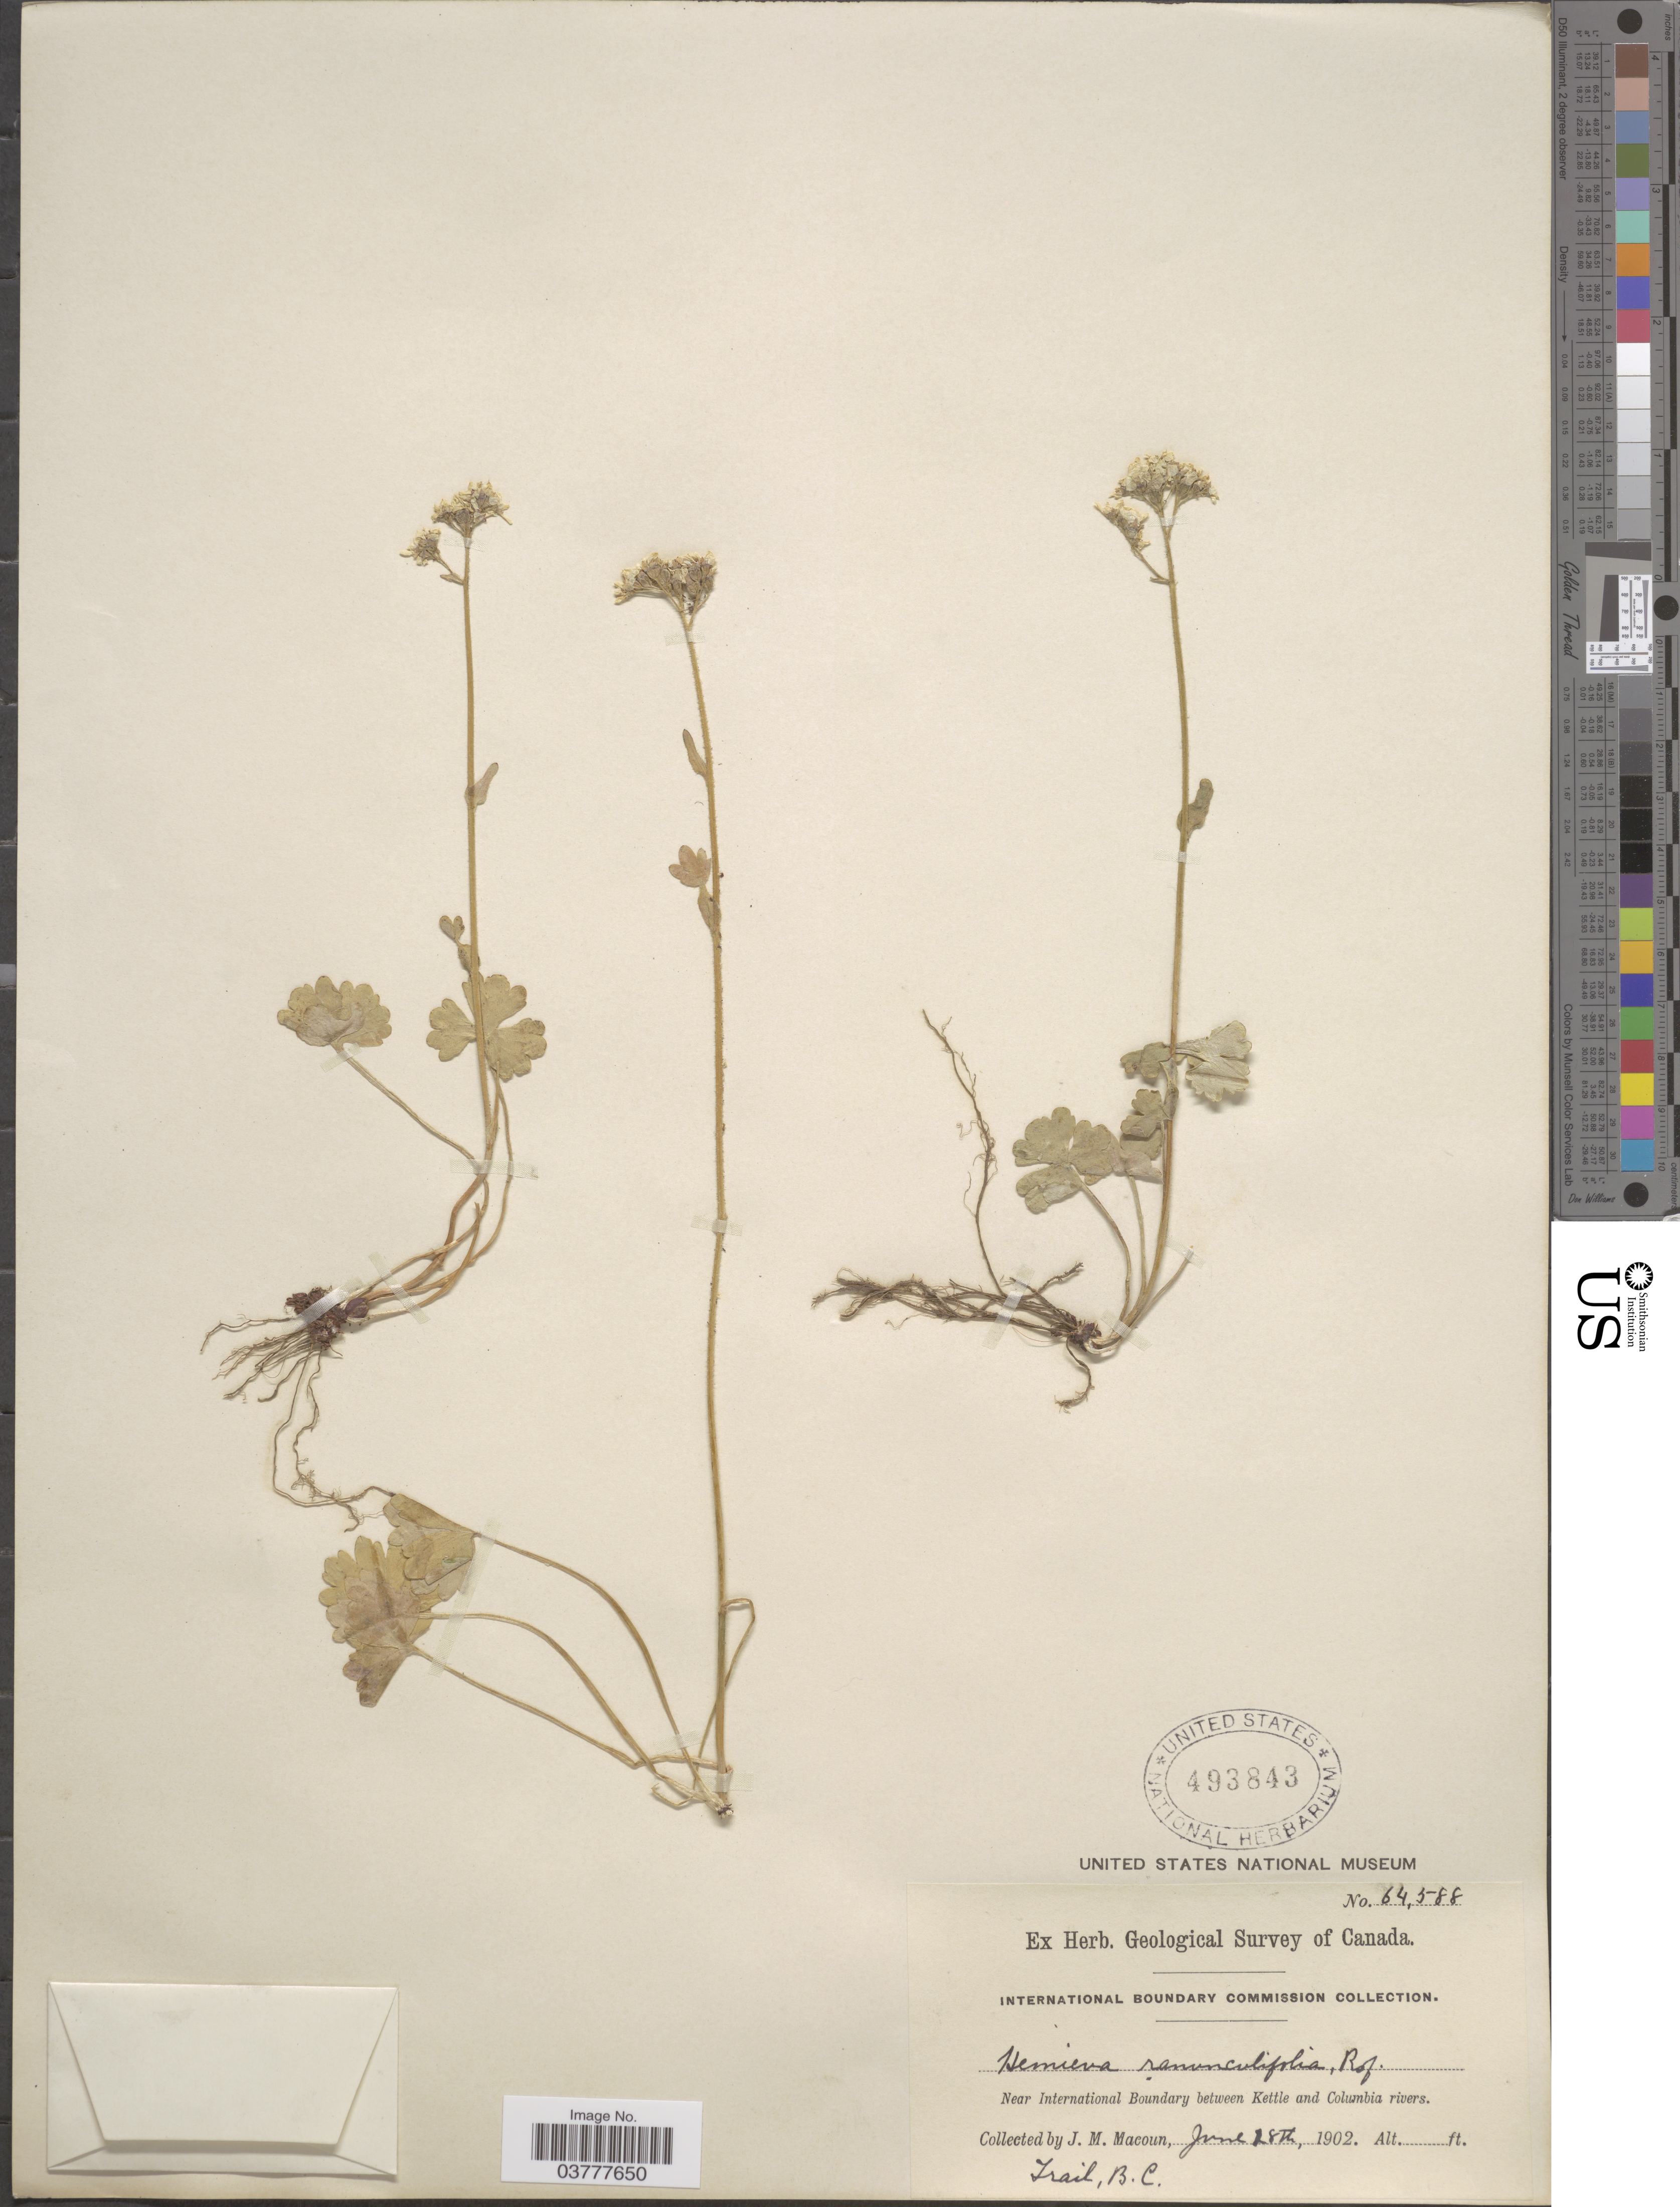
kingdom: Plantae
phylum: Tracheophyta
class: Magnoliopsida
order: Saxifragales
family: Saxifragaceae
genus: Hemieva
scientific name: Hemieva ranunculifolia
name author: (Hook.) Raf.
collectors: J. M. Macoun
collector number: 64588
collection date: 1902-06-28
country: Canada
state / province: British Columbia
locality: Near International Boundary between Kettle and Columbia Rivers. Trail.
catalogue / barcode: US 493843